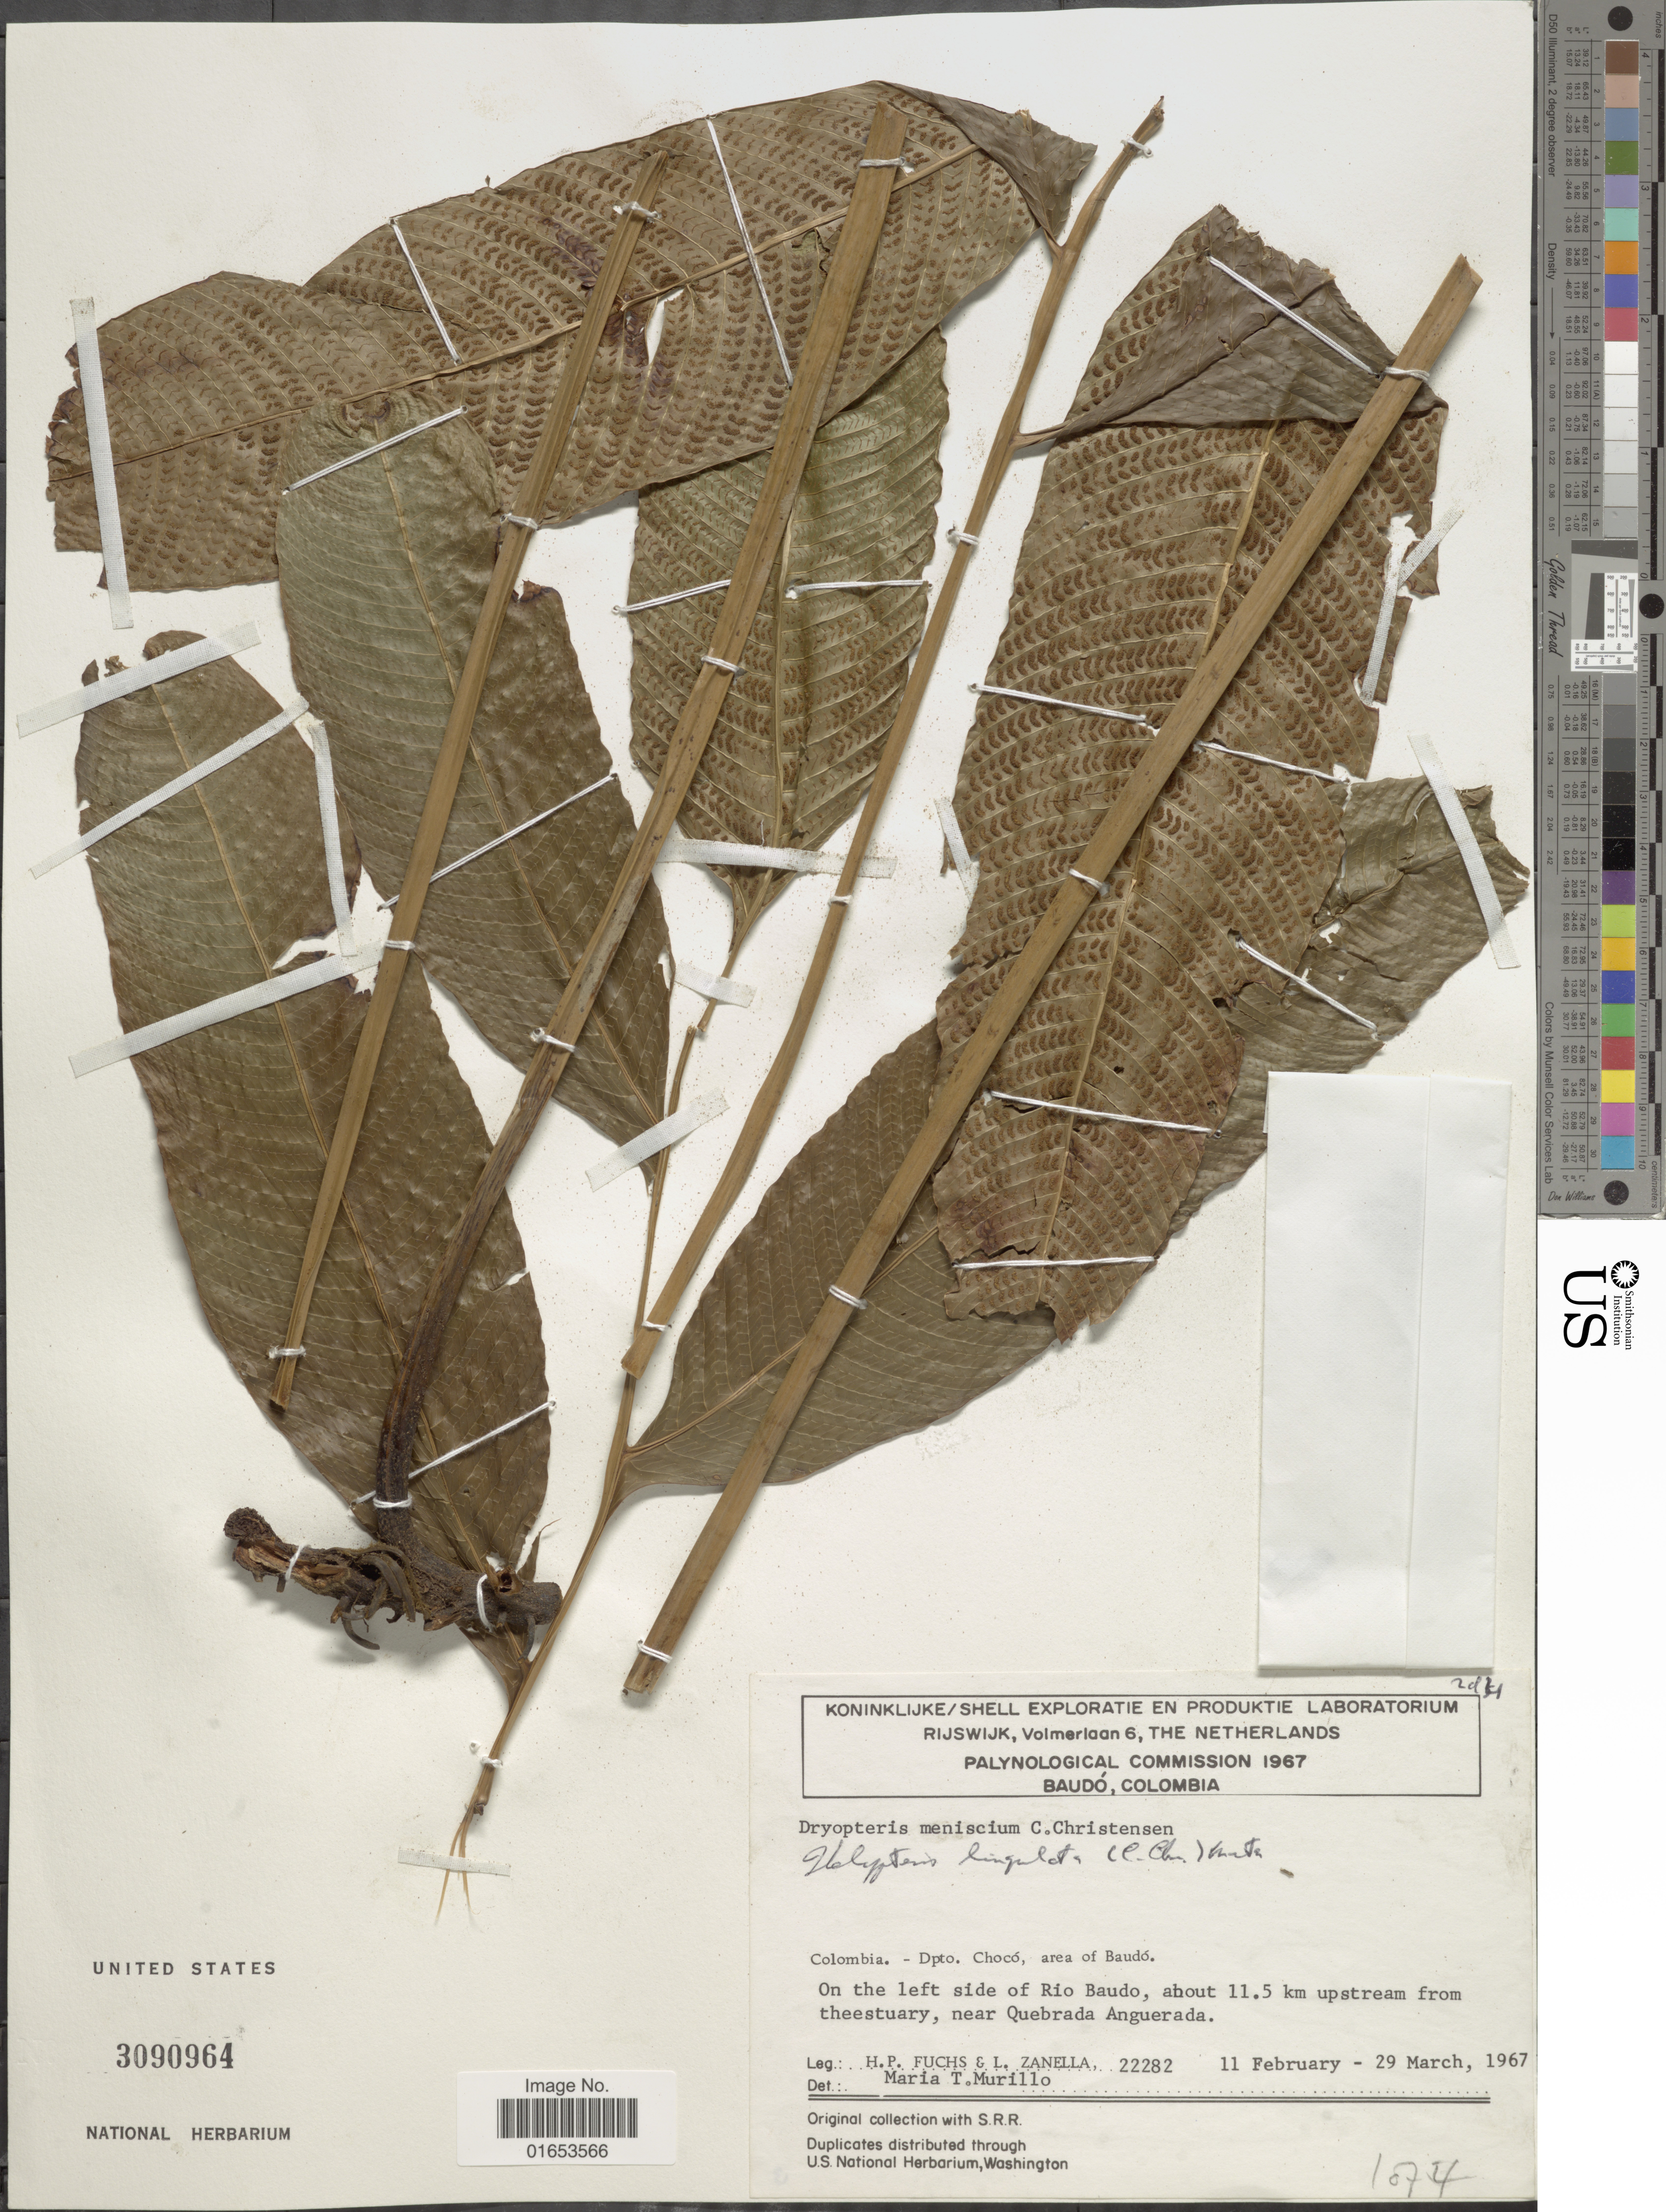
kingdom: Plantae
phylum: Tracheophyta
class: Polypodiopsida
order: Polypodiales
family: Thelypteridaceae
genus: Meniscium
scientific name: Meniscium lingulatum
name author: (C. Chr.) Pic. Serm.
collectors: H. P. Fuchs & L. Zanella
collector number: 22282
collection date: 1967-02-11/1967-03-29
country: Colombia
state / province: Chocó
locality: On the left side of Rio Baudo, about 11.5 km upstream from theestuary, near Quebrada Anguerada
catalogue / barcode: US 3090964